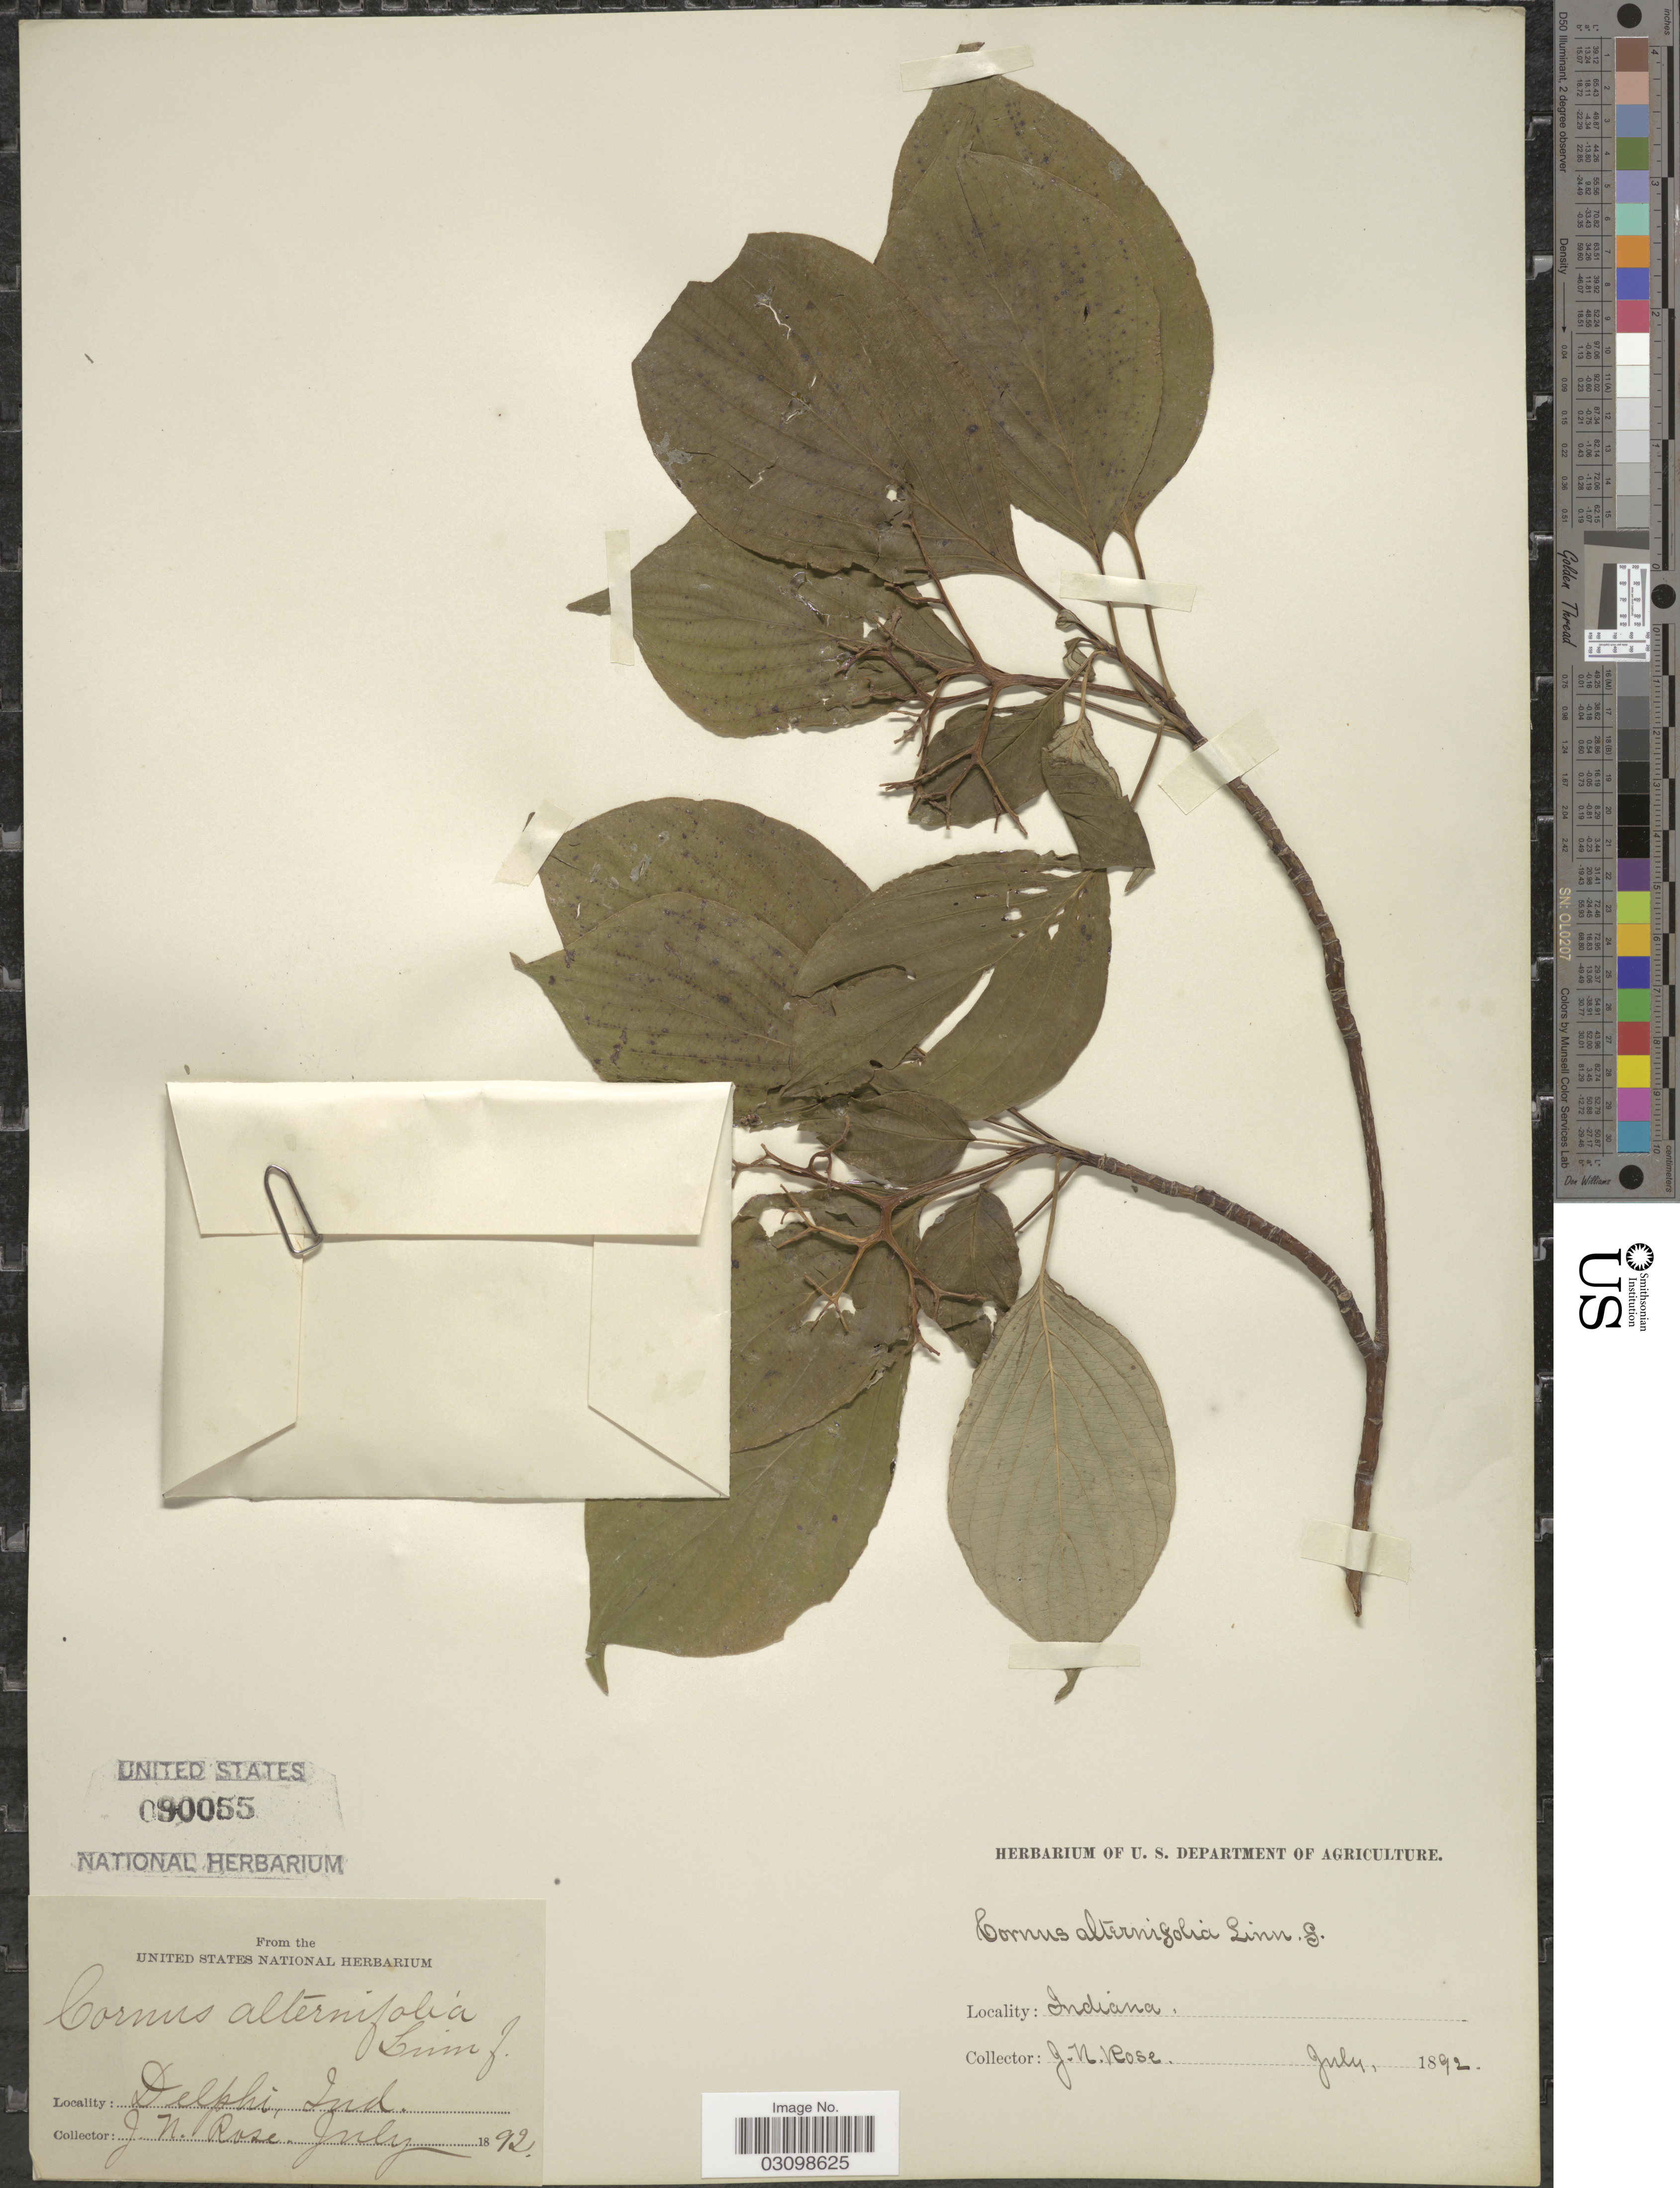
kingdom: Plantae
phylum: Tracheophyta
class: Magnoliopsida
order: Cornales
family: Cornaceae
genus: Cornus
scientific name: Cornus alternifolia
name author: L.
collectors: J. N. Rose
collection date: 1892-07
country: United States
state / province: Indiana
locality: Delphi.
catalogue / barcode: US 90055